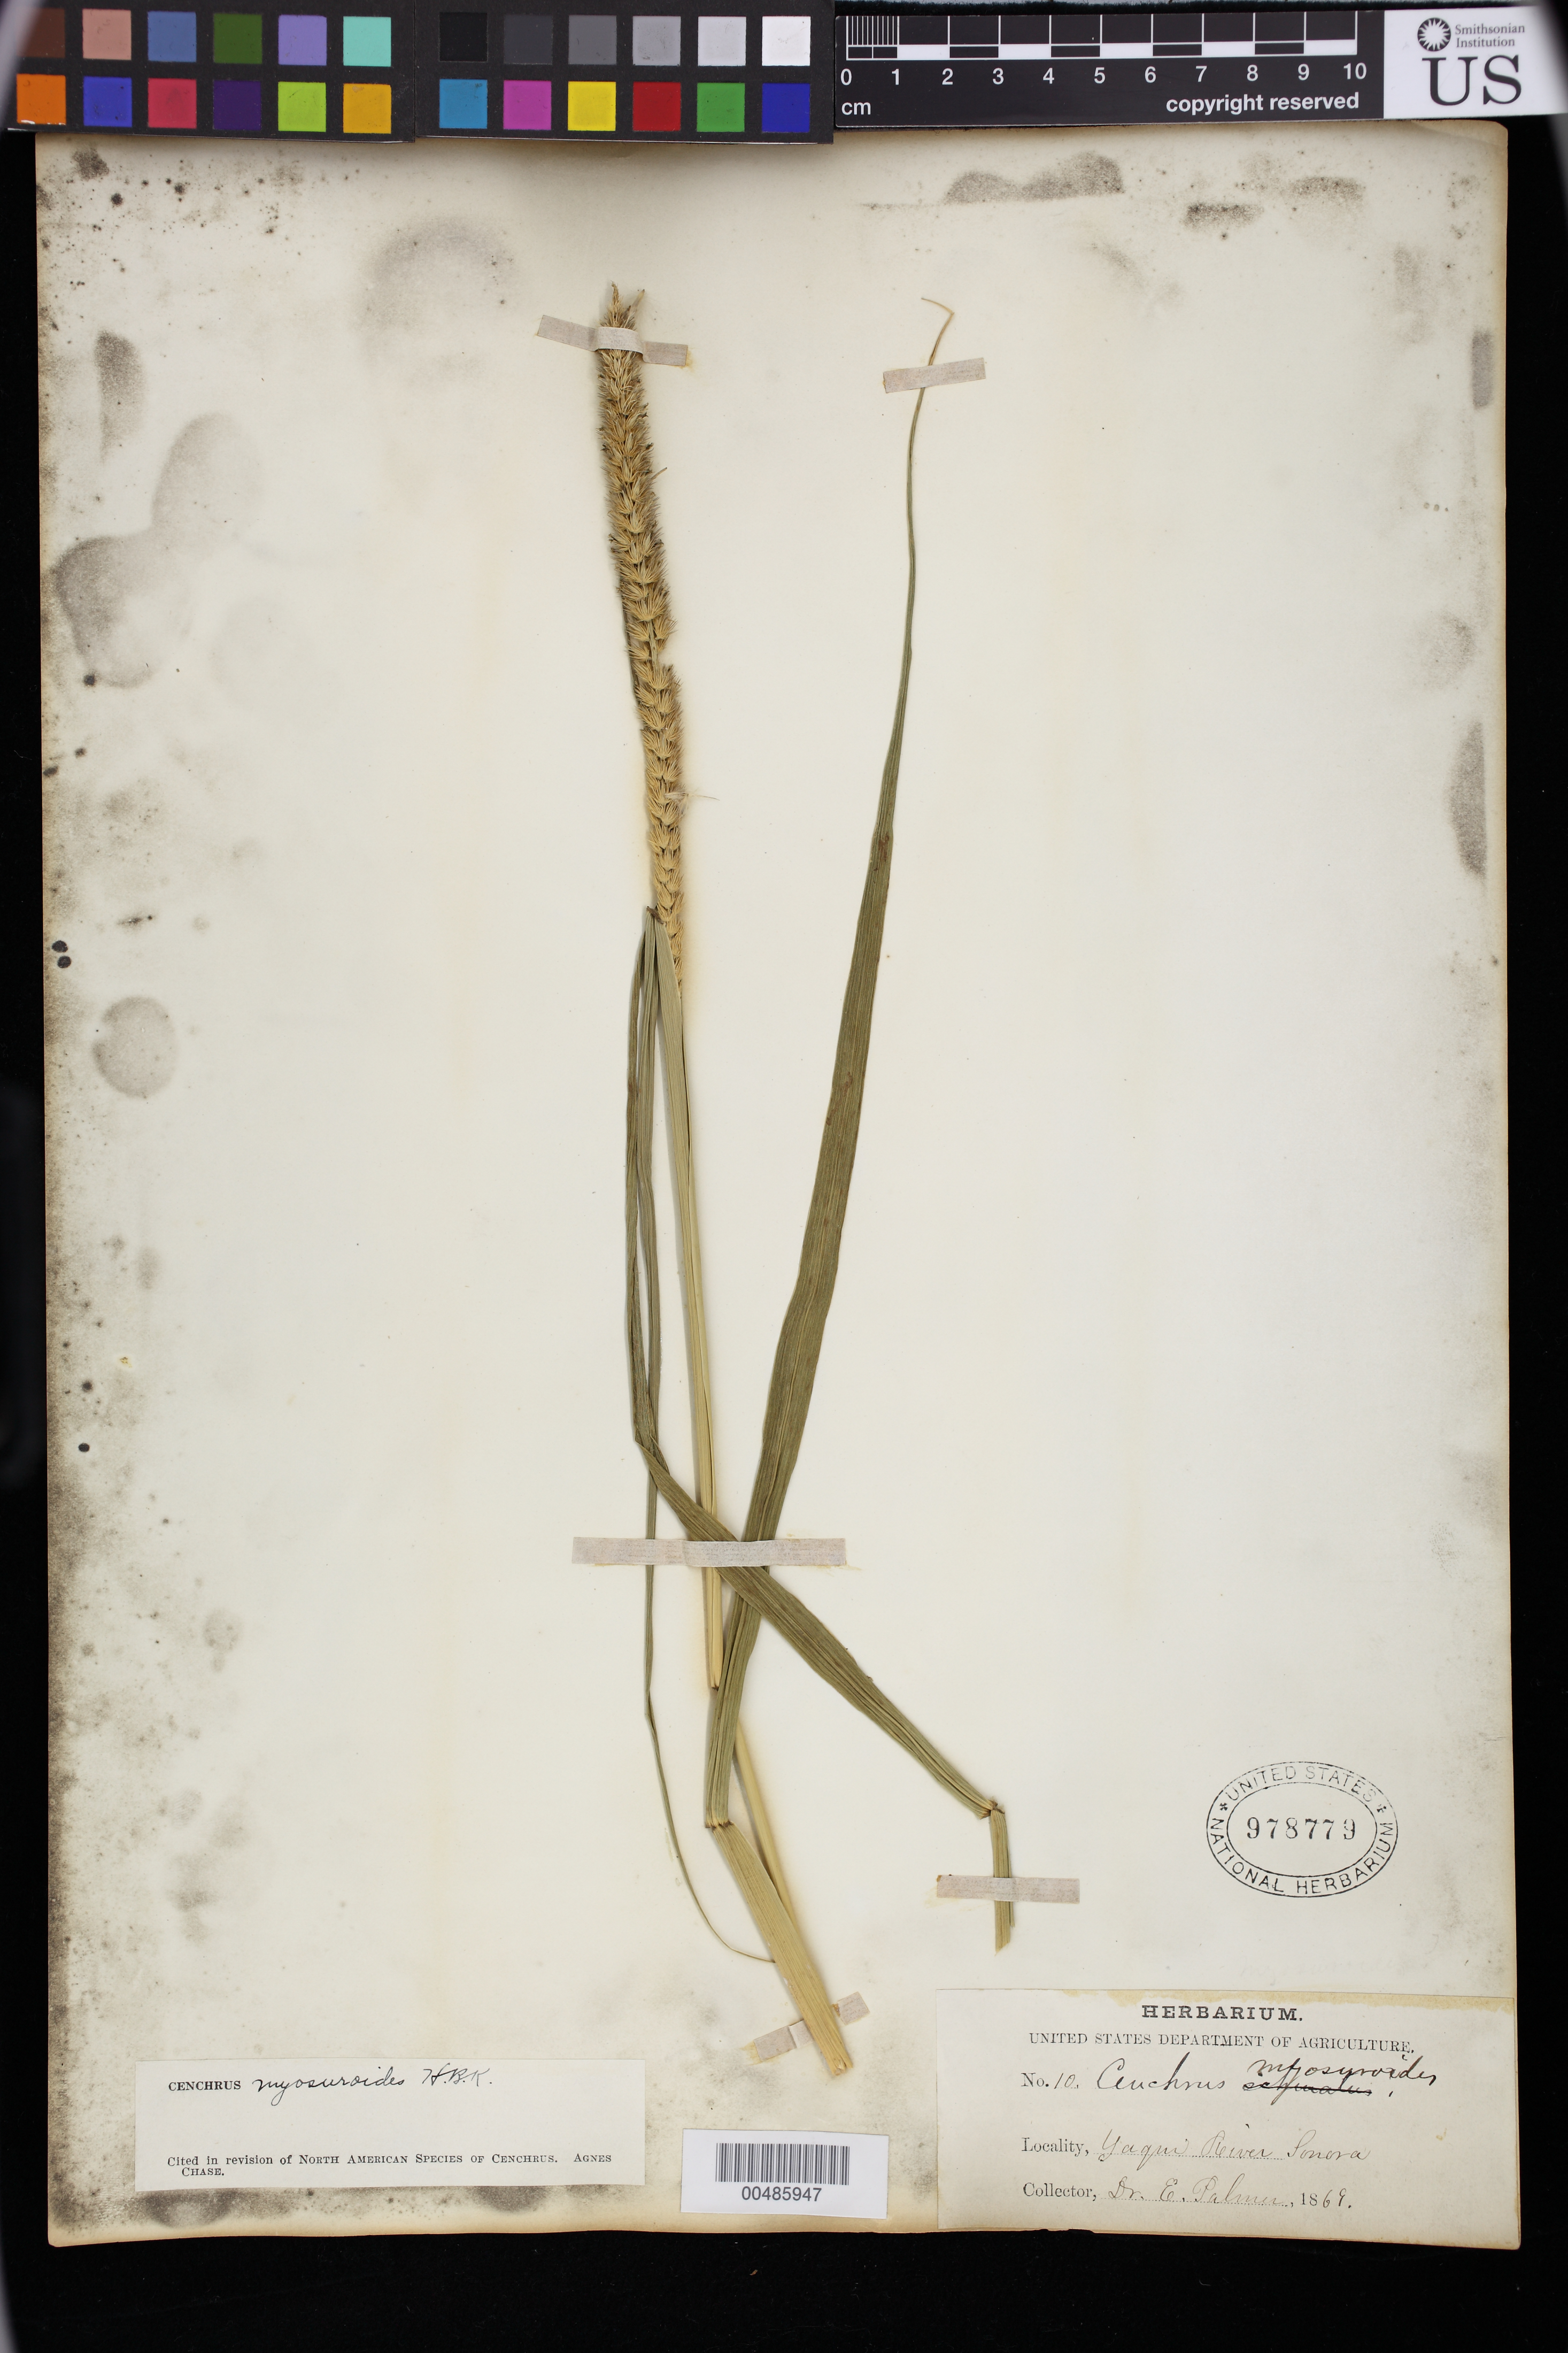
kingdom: Plantae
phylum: Tracheophyta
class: Liliopsida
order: Poales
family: Poaceae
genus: Cenchrus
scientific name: Cenchrus myosuroides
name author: Kunth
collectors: E. Palmer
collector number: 10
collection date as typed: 1869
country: Mexico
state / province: Sonora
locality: Yaqui River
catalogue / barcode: US 978779